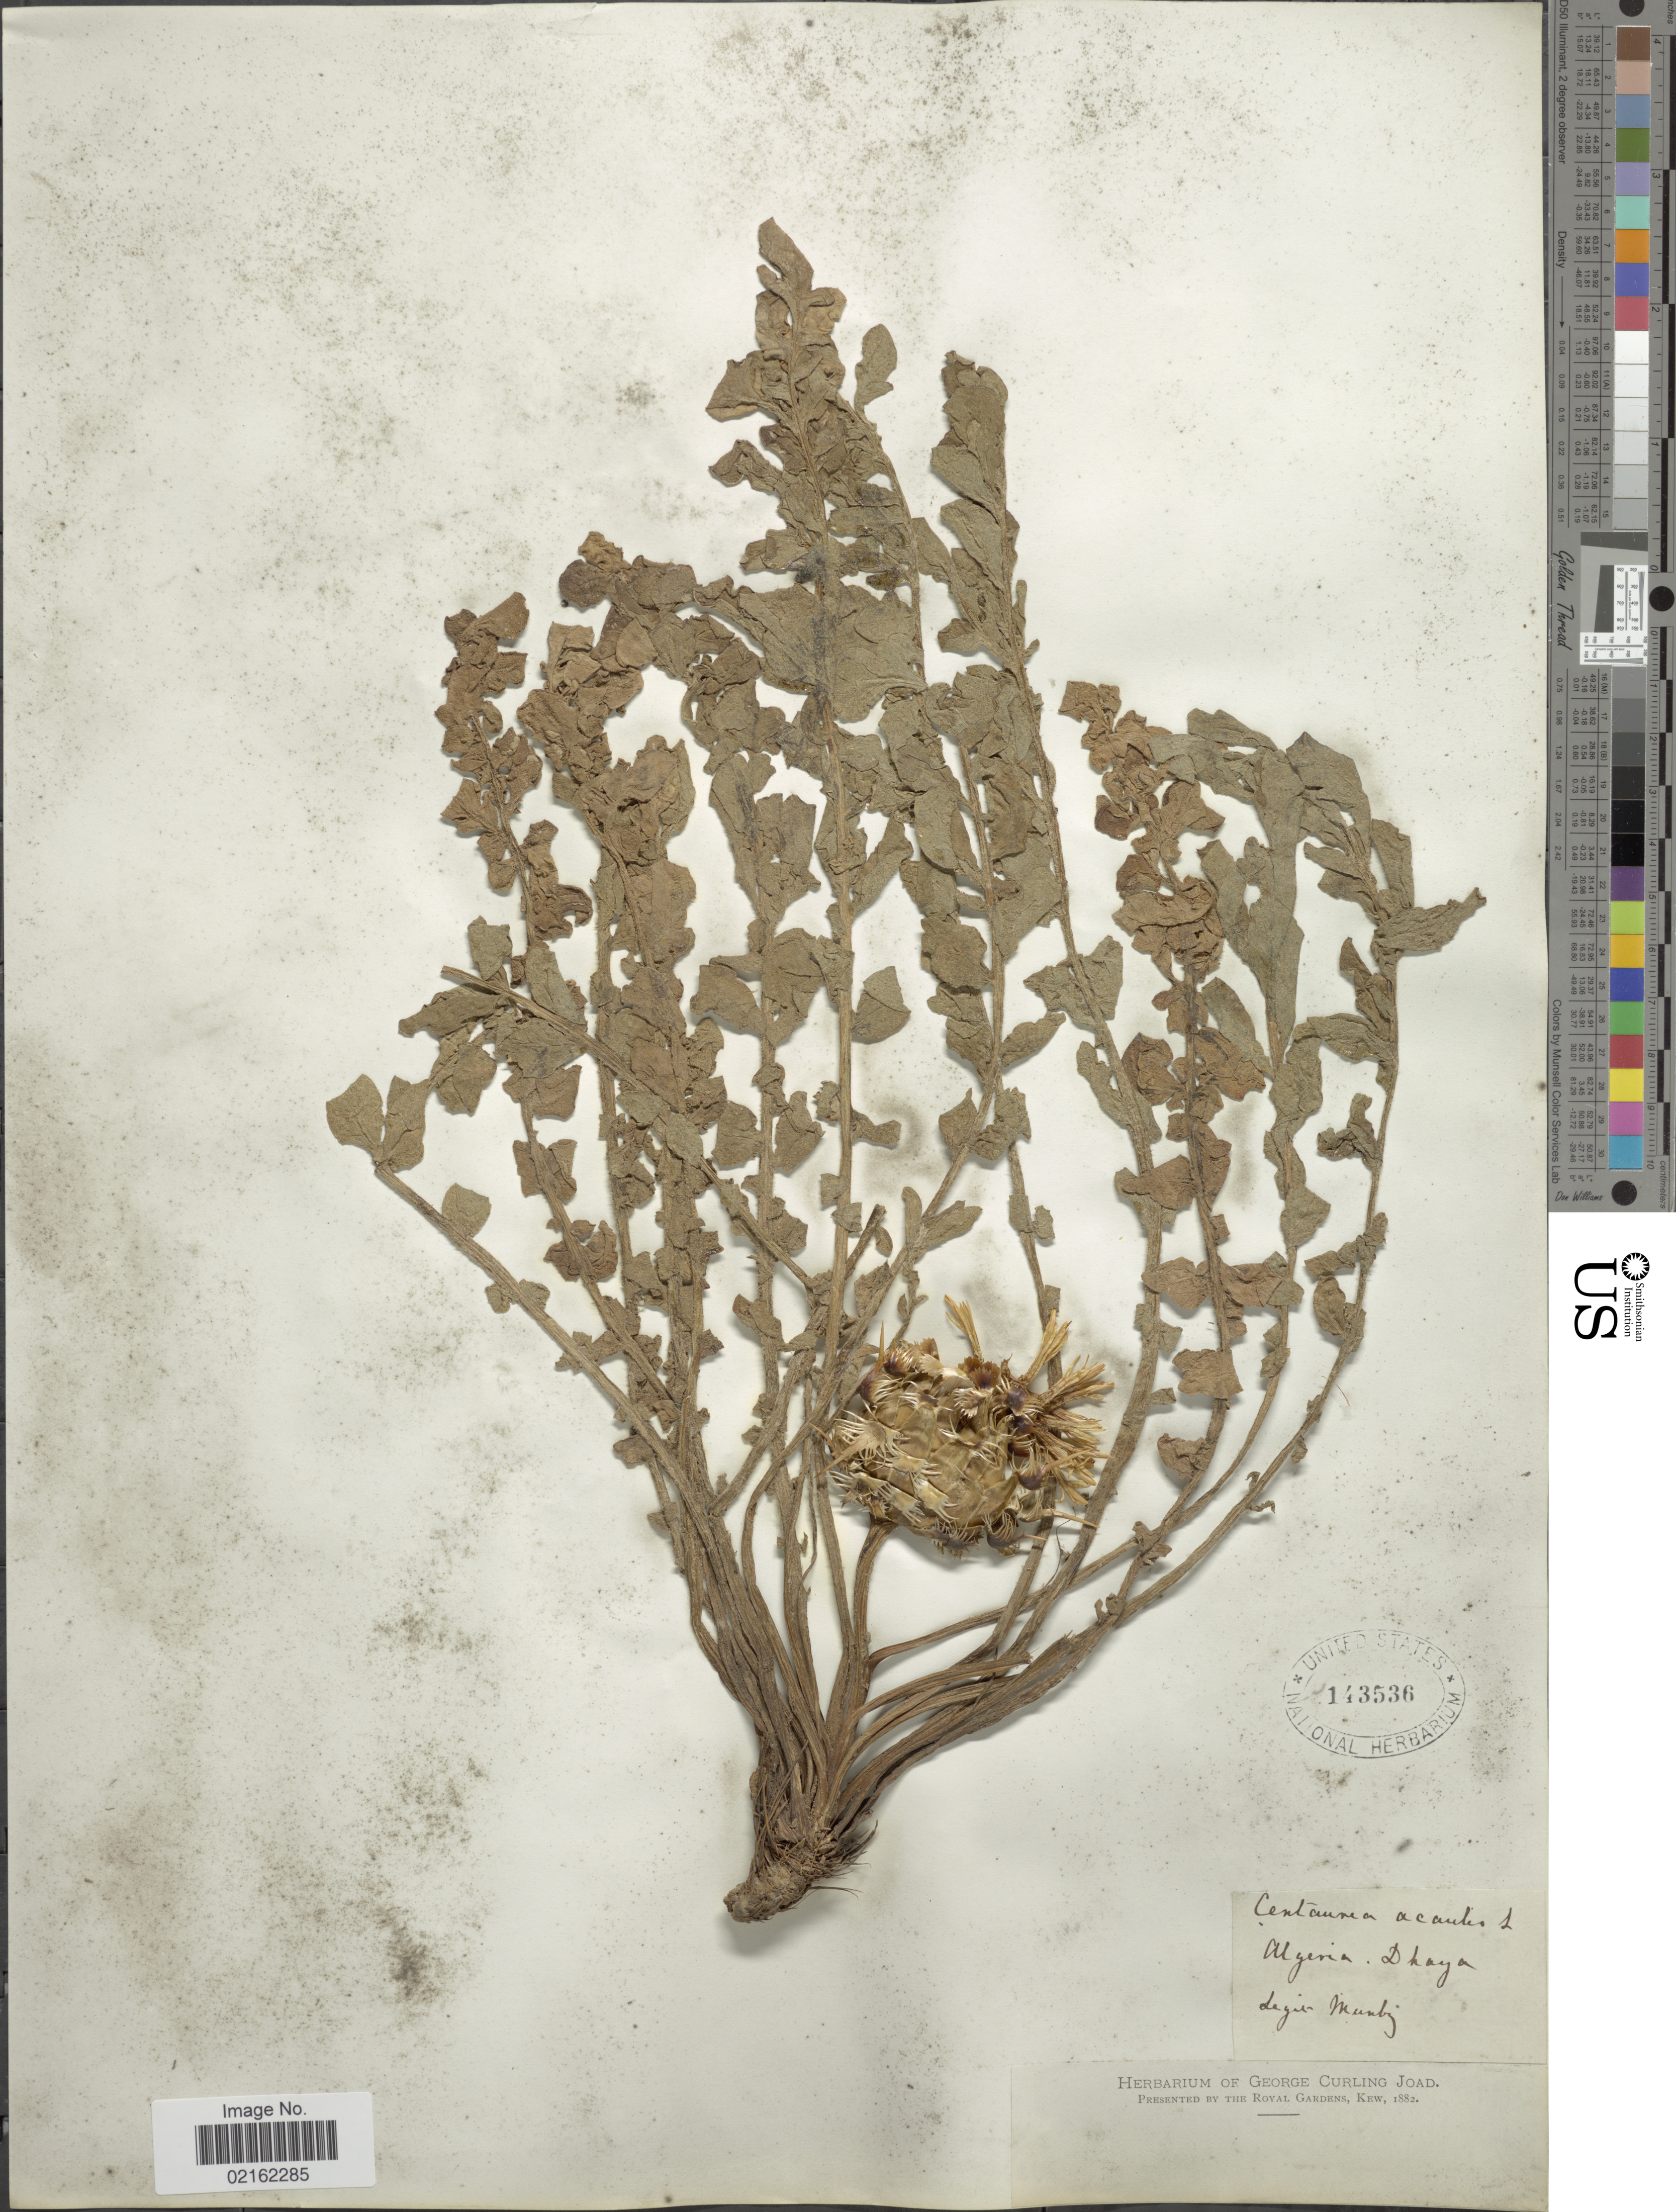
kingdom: Plantae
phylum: Tracheophyta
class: Magnoliopsida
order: Asterales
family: Asteraceae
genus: Centaurea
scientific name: Centaurea acaulis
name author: L.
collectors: Munby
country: Algeria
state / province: Oran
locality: Dhaya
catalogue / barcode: US 143536